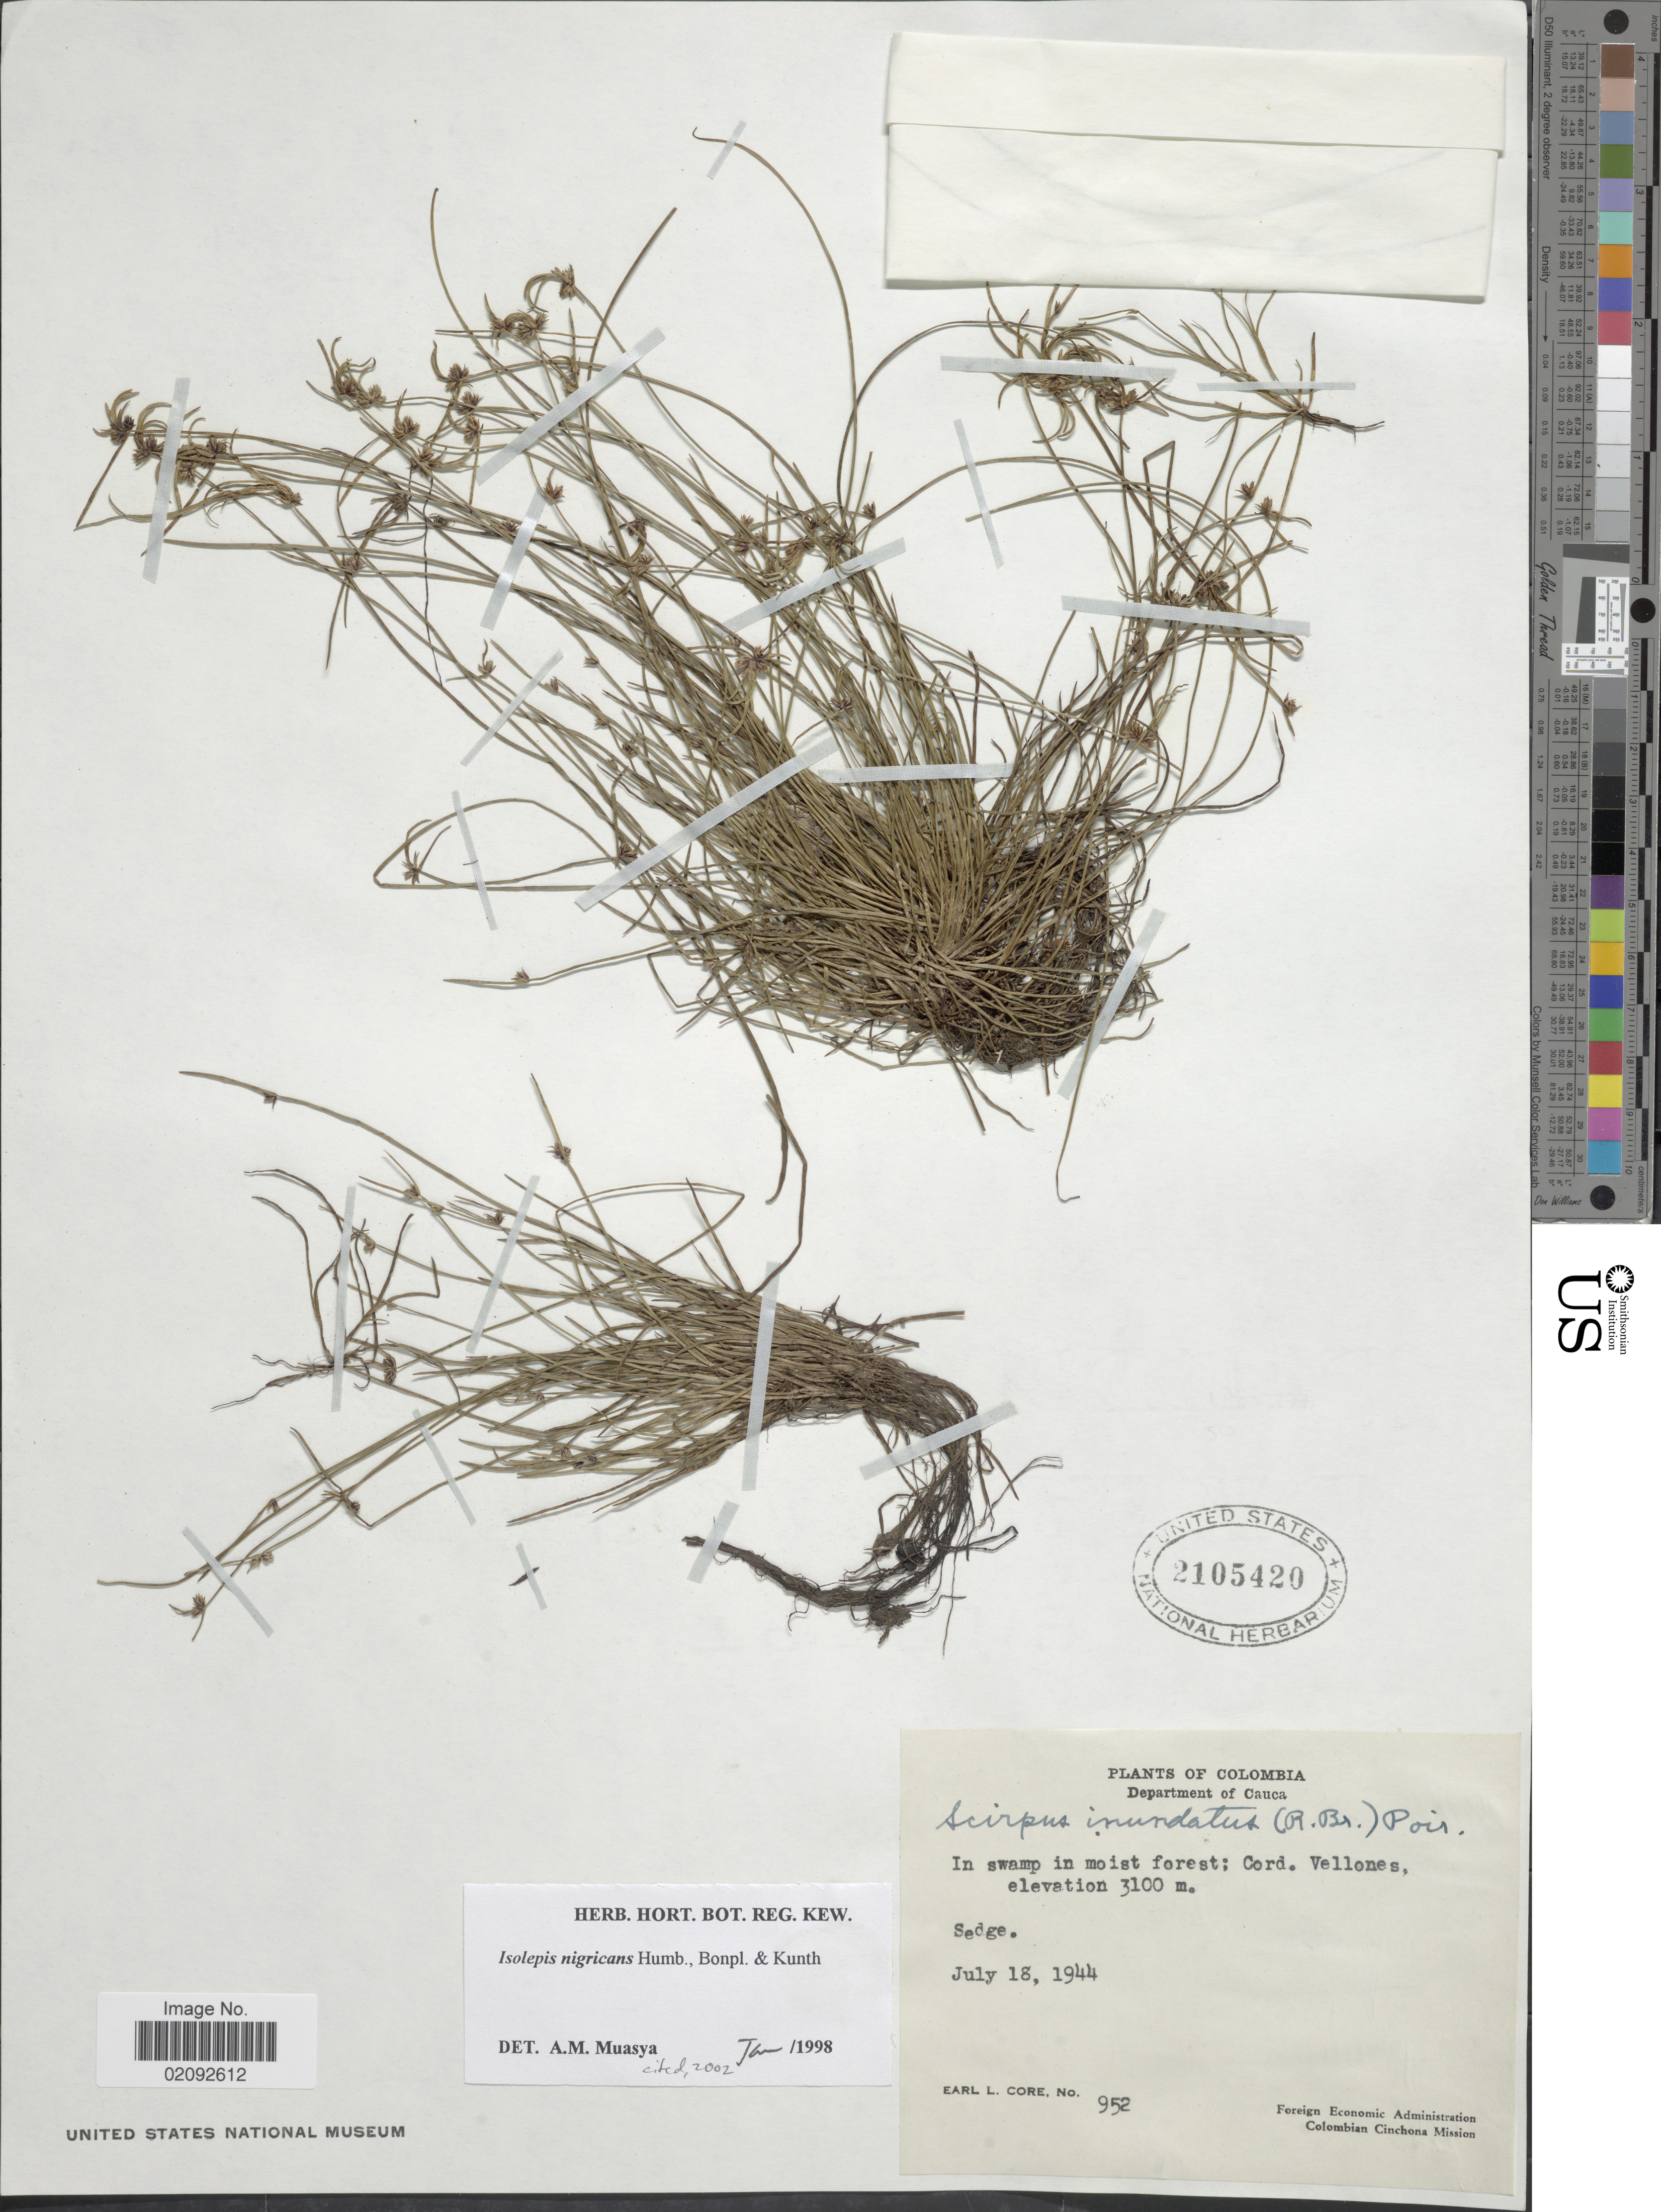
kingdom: Plantae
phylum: Tracheophyta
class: Liliopsida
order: Poales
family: Cyperaceae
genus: Isolepis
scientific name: Isolepis nigricans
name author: Kunth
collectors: E. L. Core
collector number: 952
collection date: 1944-07-18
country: Colombia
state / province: Cauca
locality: In swamp in moist forest; Cord. Vellones, sedge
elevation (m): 3100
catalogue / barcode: US 2105420